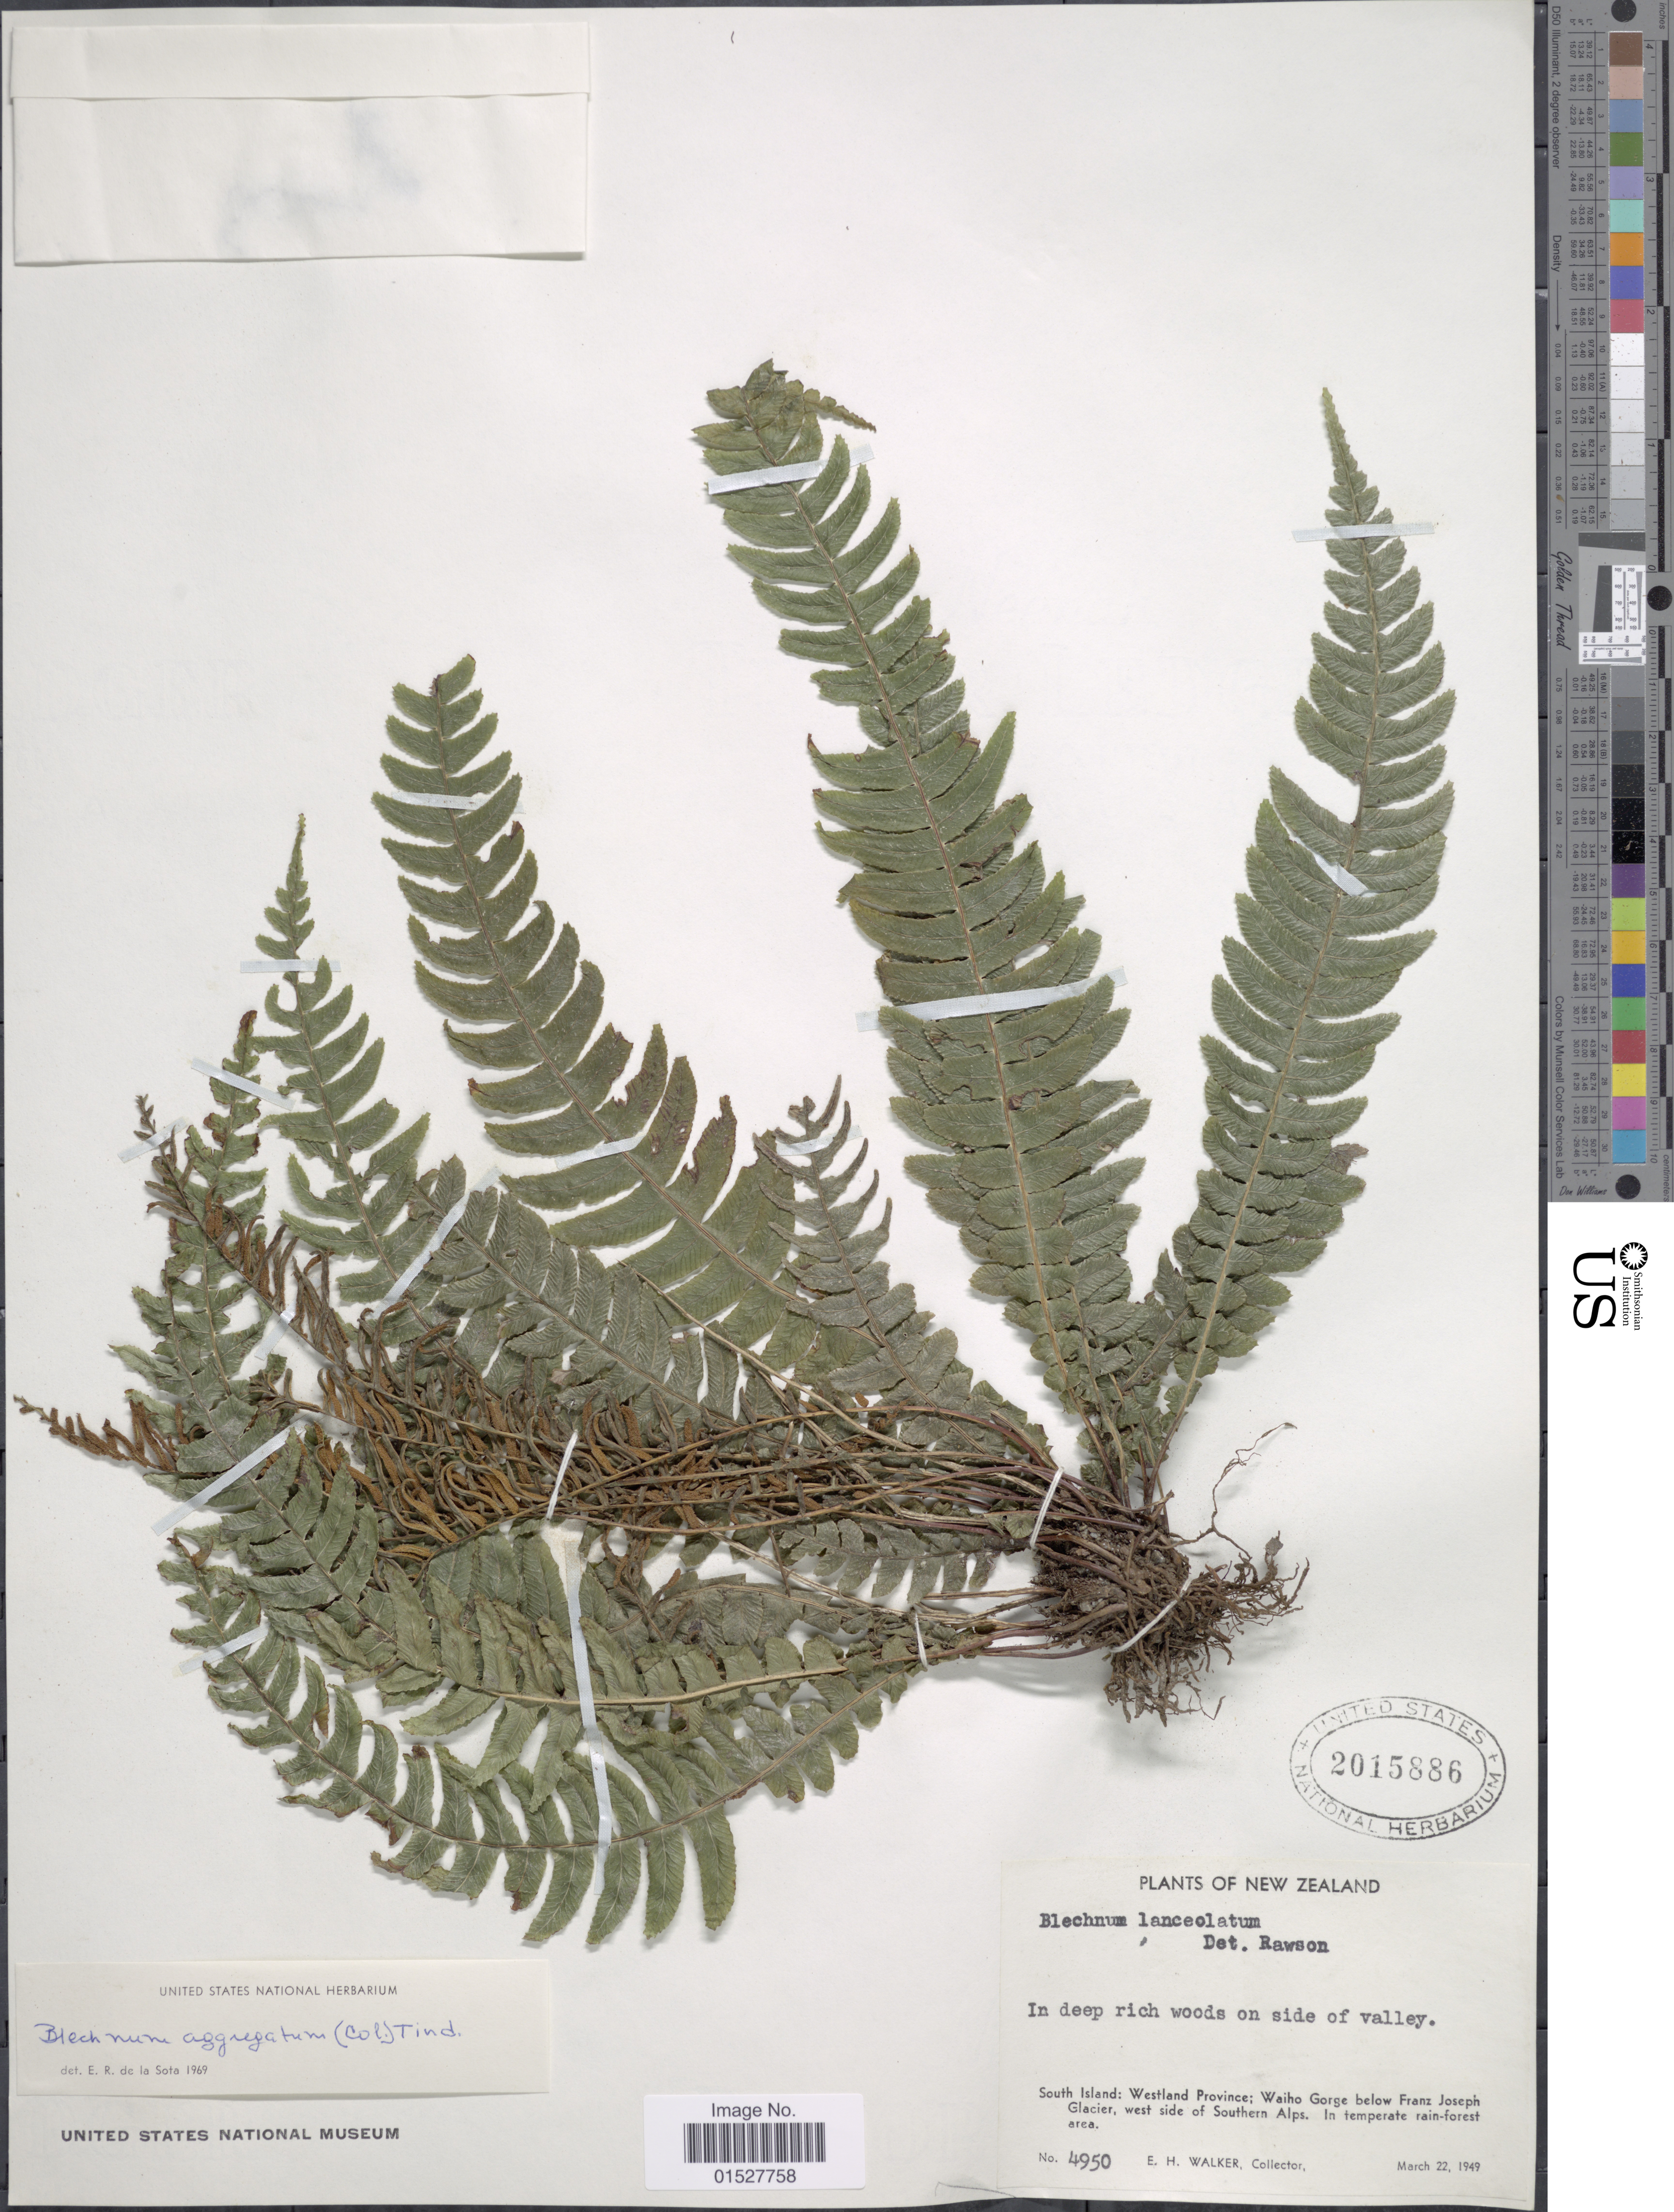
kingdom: Plantae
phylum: Tracheophyta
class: Polypodiopsida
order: Polypodiales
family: Blechnaceae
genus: Blechnum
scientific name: Blechnum aggregatum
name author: (Colenso) Tindale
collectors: E. H. Walker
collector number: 4950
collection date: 1949-03-22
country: New Zealand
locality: South Island: Westland Province: Waiho Gorge below Franz Joseph Glacier, west side of Southern Alps, in temperate rain-forest area.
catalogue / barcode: US 2015886